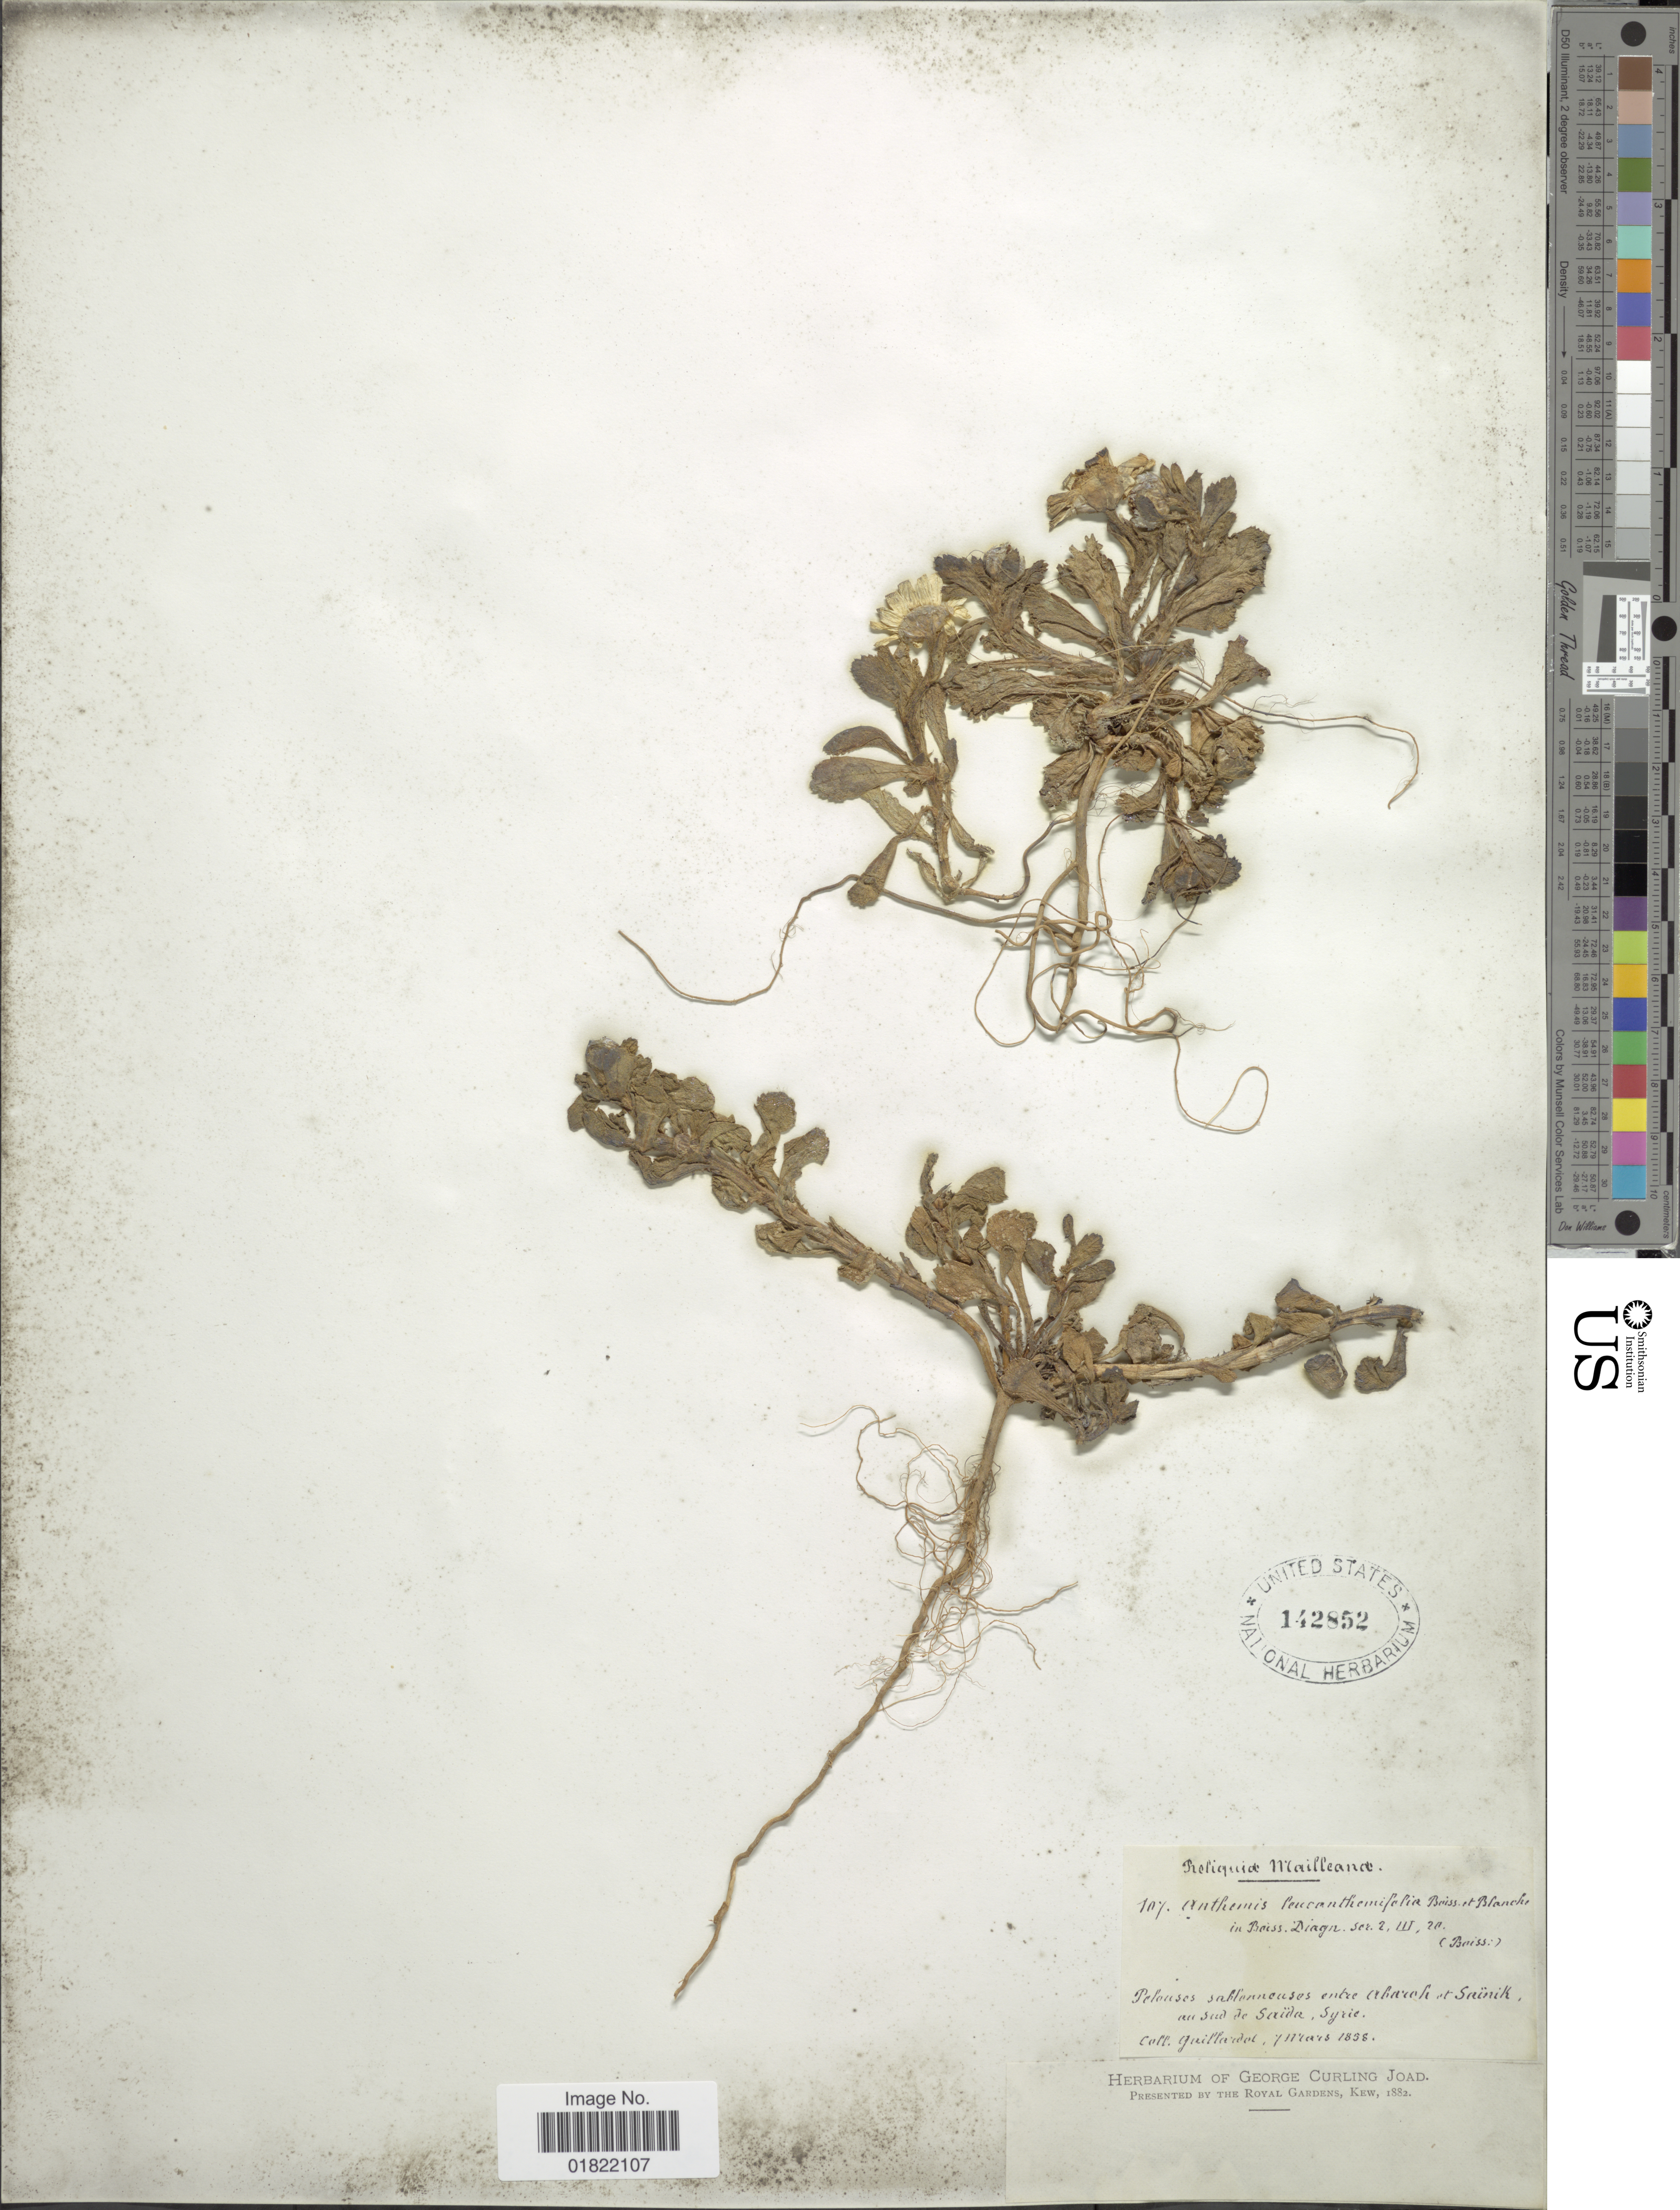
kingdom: Plantae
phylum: Tracheophyta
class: Magnoliopsida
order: Asterales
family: Asteraceae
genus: Anthemis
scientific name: Anthemis leucanthemifolia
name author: Boiss. & C.I. Blanche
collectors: Gaillardot, --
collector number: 107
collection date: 1858-03-07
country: Syria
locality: Mailleance, Pelouses sablennouses entre aborch et Sainik, au sud de Saida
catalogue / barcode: US 142852